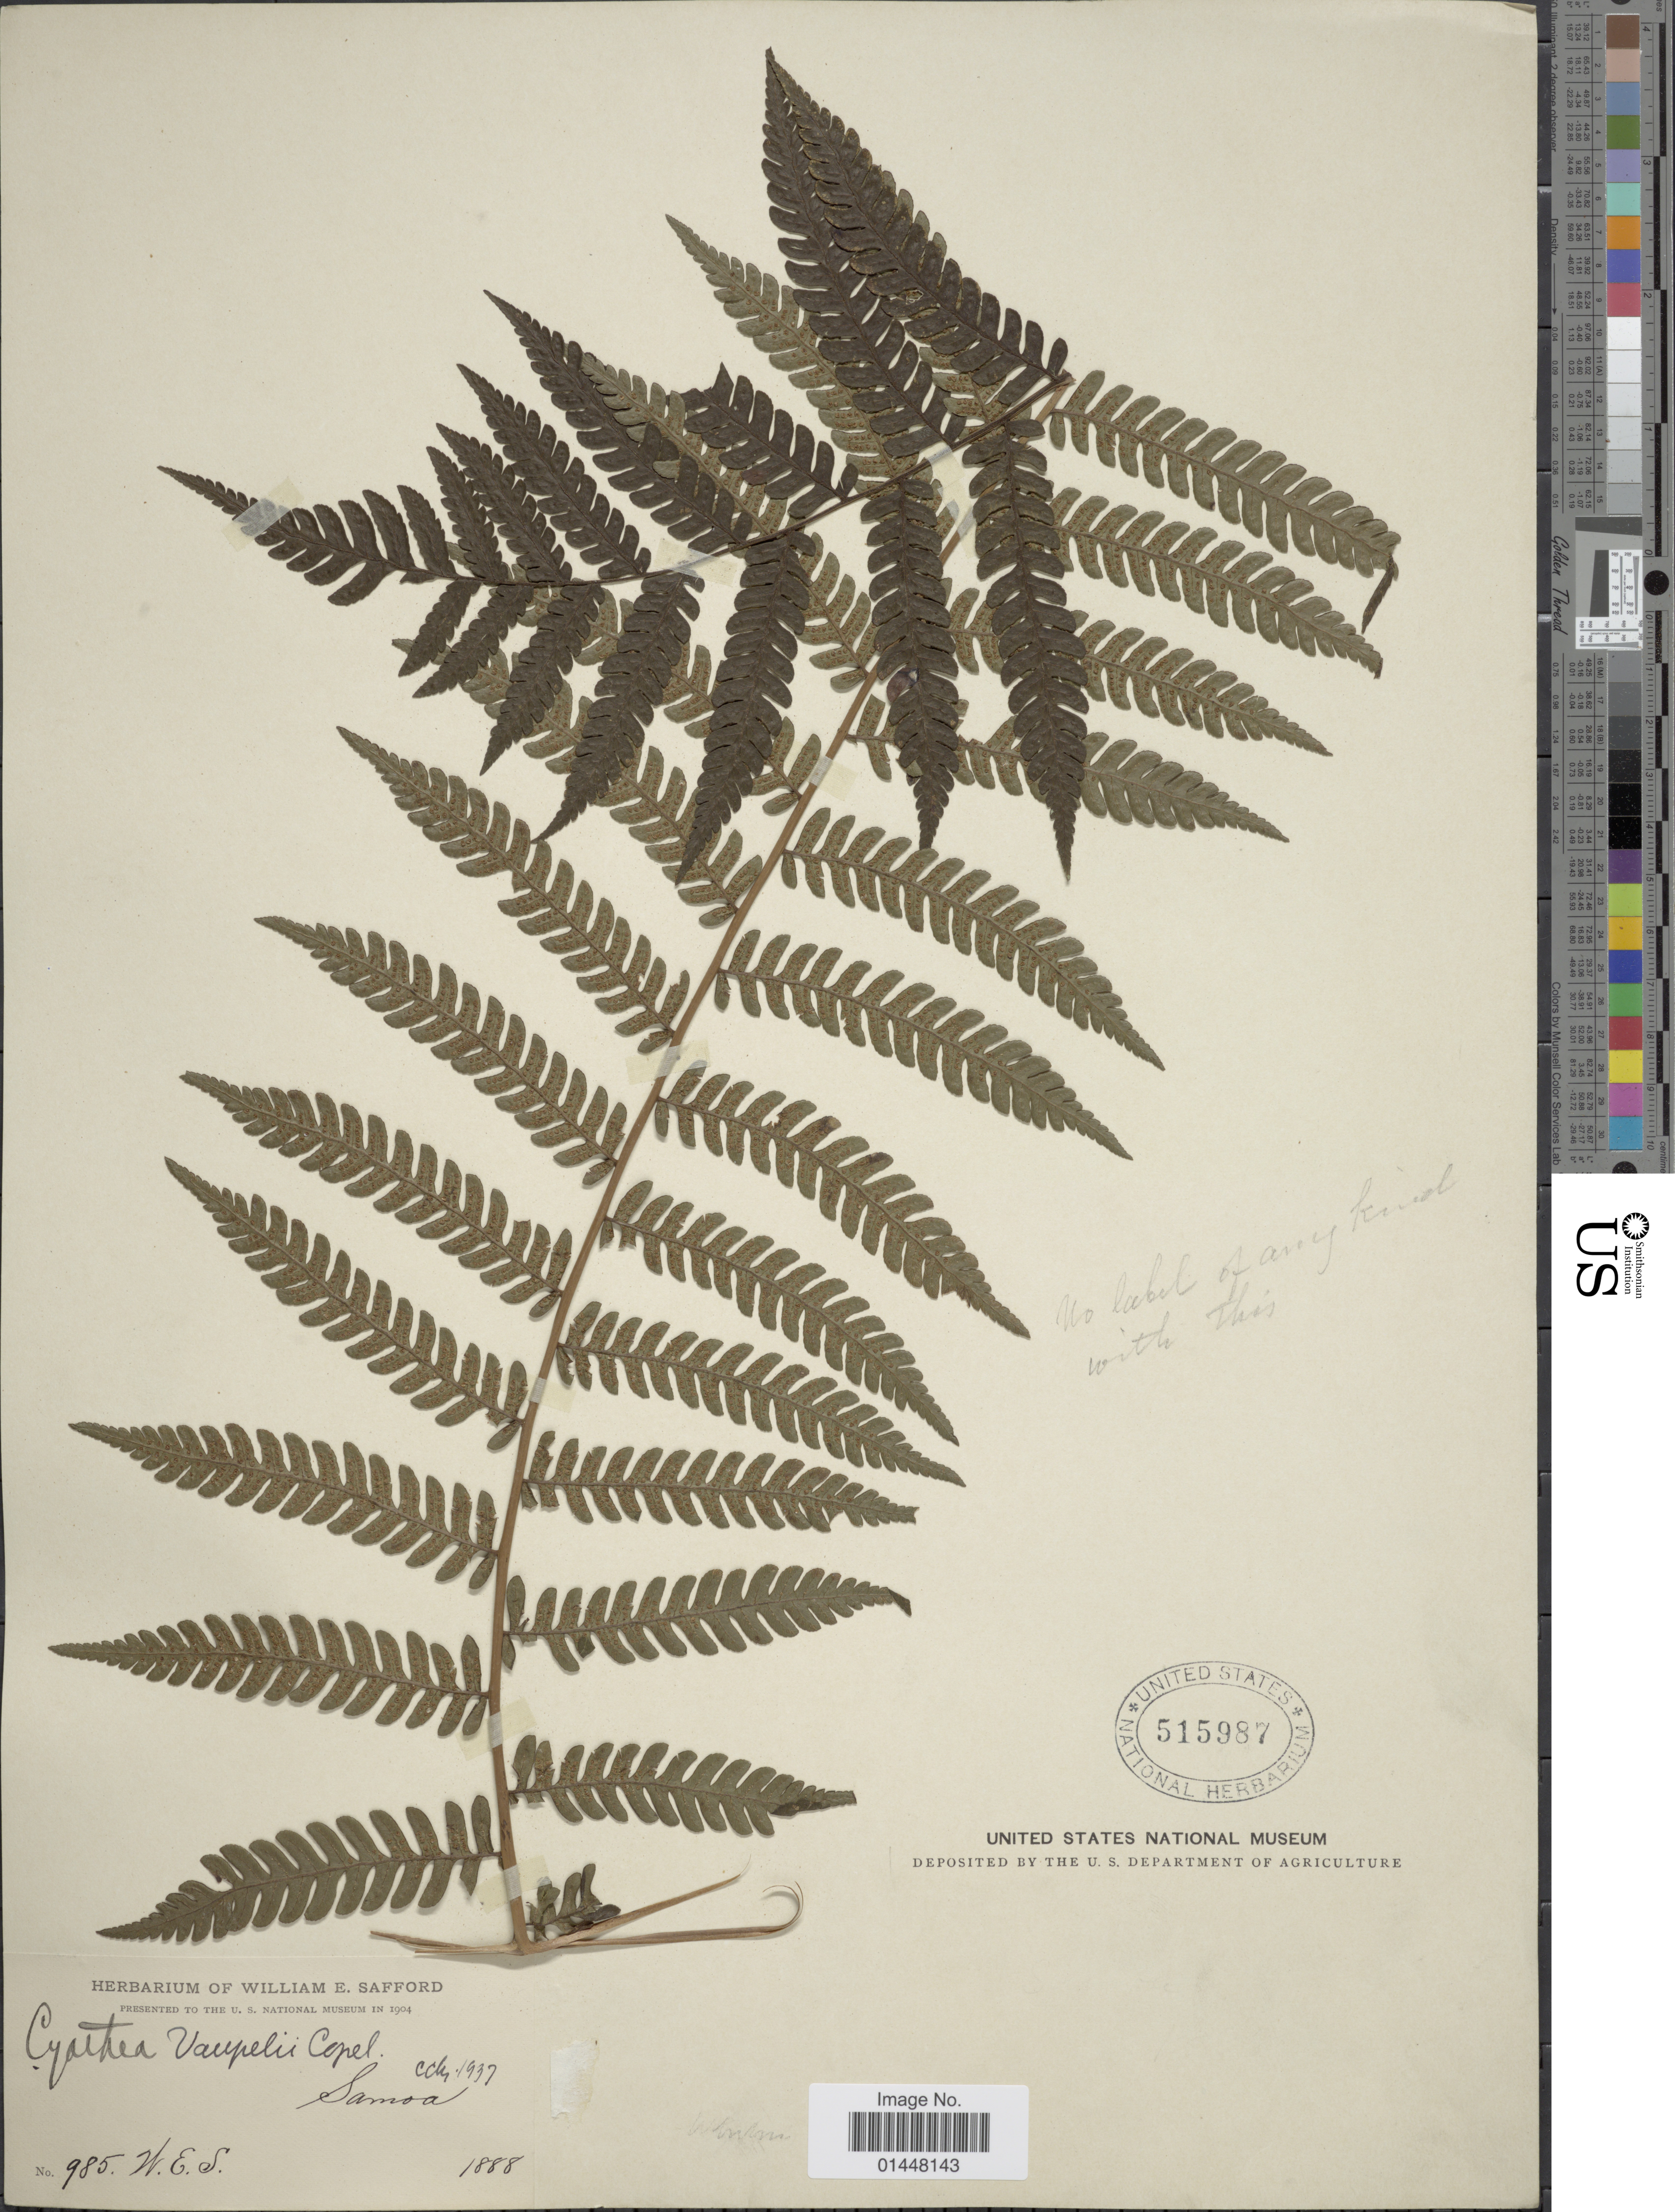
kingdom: Plantae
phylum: Tracheophyta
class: Polypodiopsida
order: Cyatheales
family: Cyatheaceae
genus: Sphaeropteris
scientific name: Sphaeropteris vaupellii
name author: (Copel.)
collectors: W. E. Safford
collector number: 985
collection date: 1888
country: Samoa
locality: Samoa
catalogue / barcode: US 515987